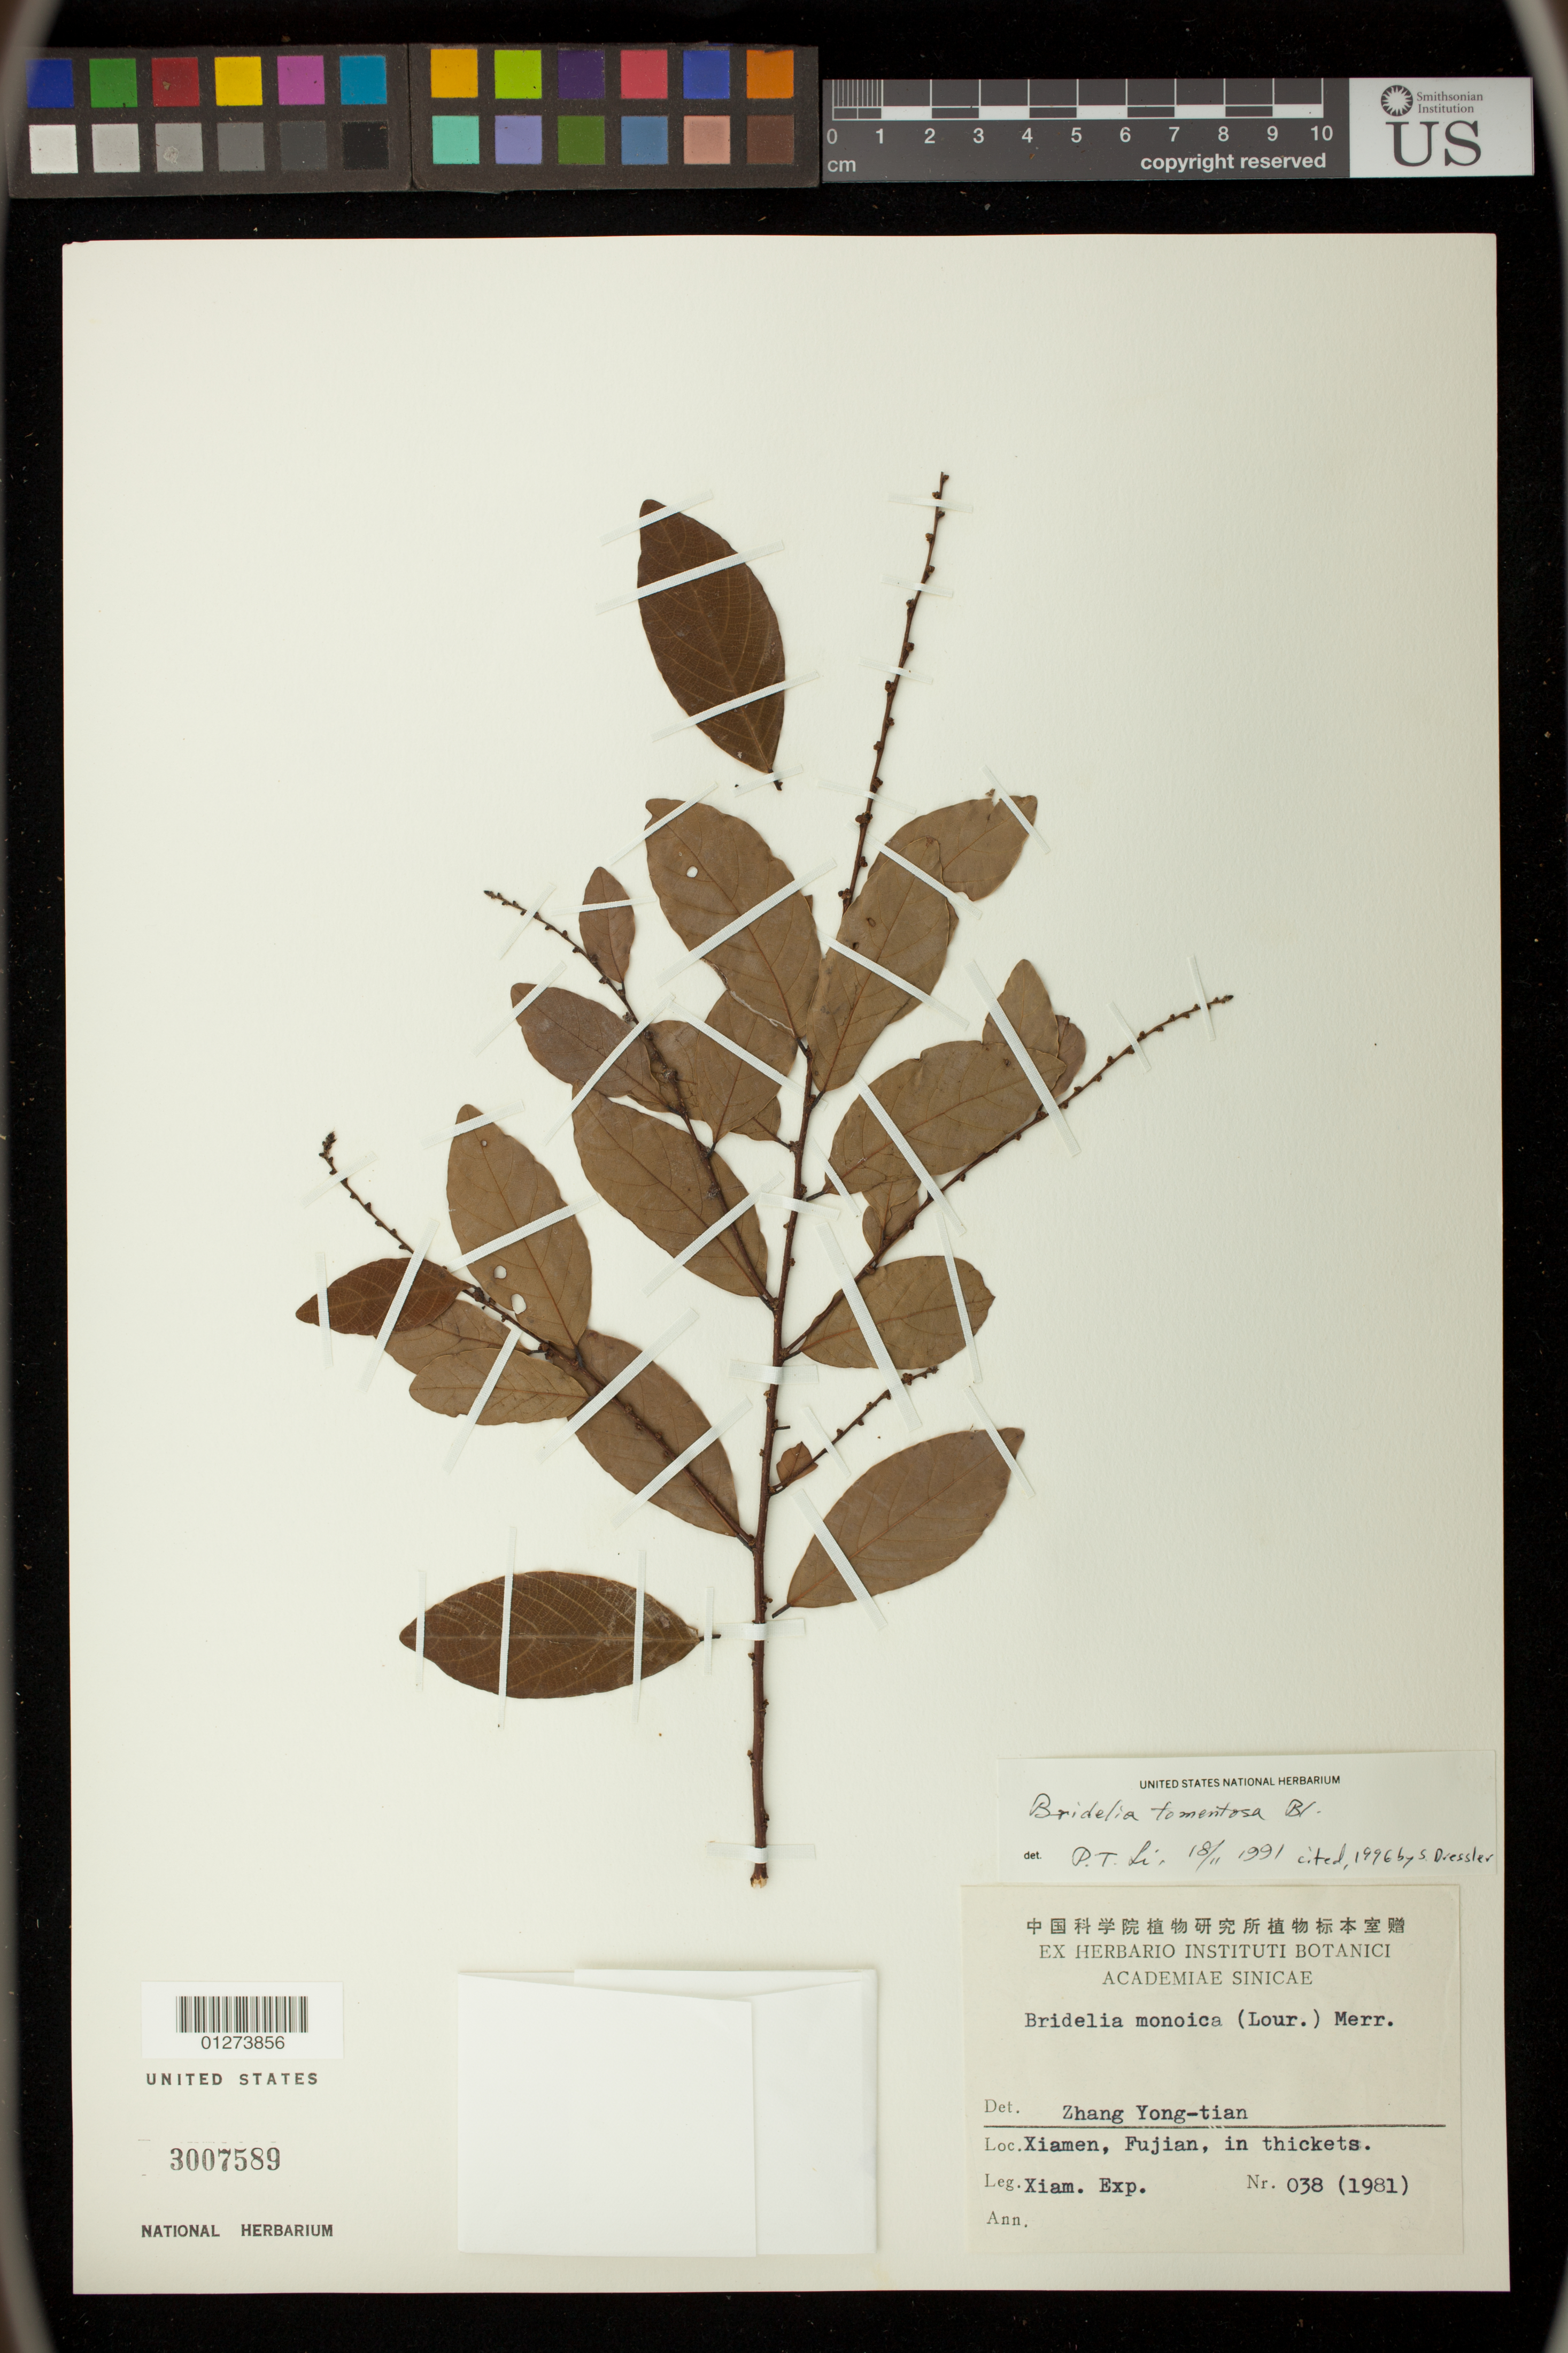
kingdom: Plantae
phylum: Tracheophyta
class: Magnoliopsida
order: Malpighiales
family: Phyllanthaceae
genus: Bridelia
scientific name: Bridelia tomentosa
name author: Blume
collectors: Xiamen Expedition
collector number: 038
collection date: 1981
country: China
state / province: Fujian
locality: Xiamen, Fujian, in thickets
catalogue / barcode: US 3007589